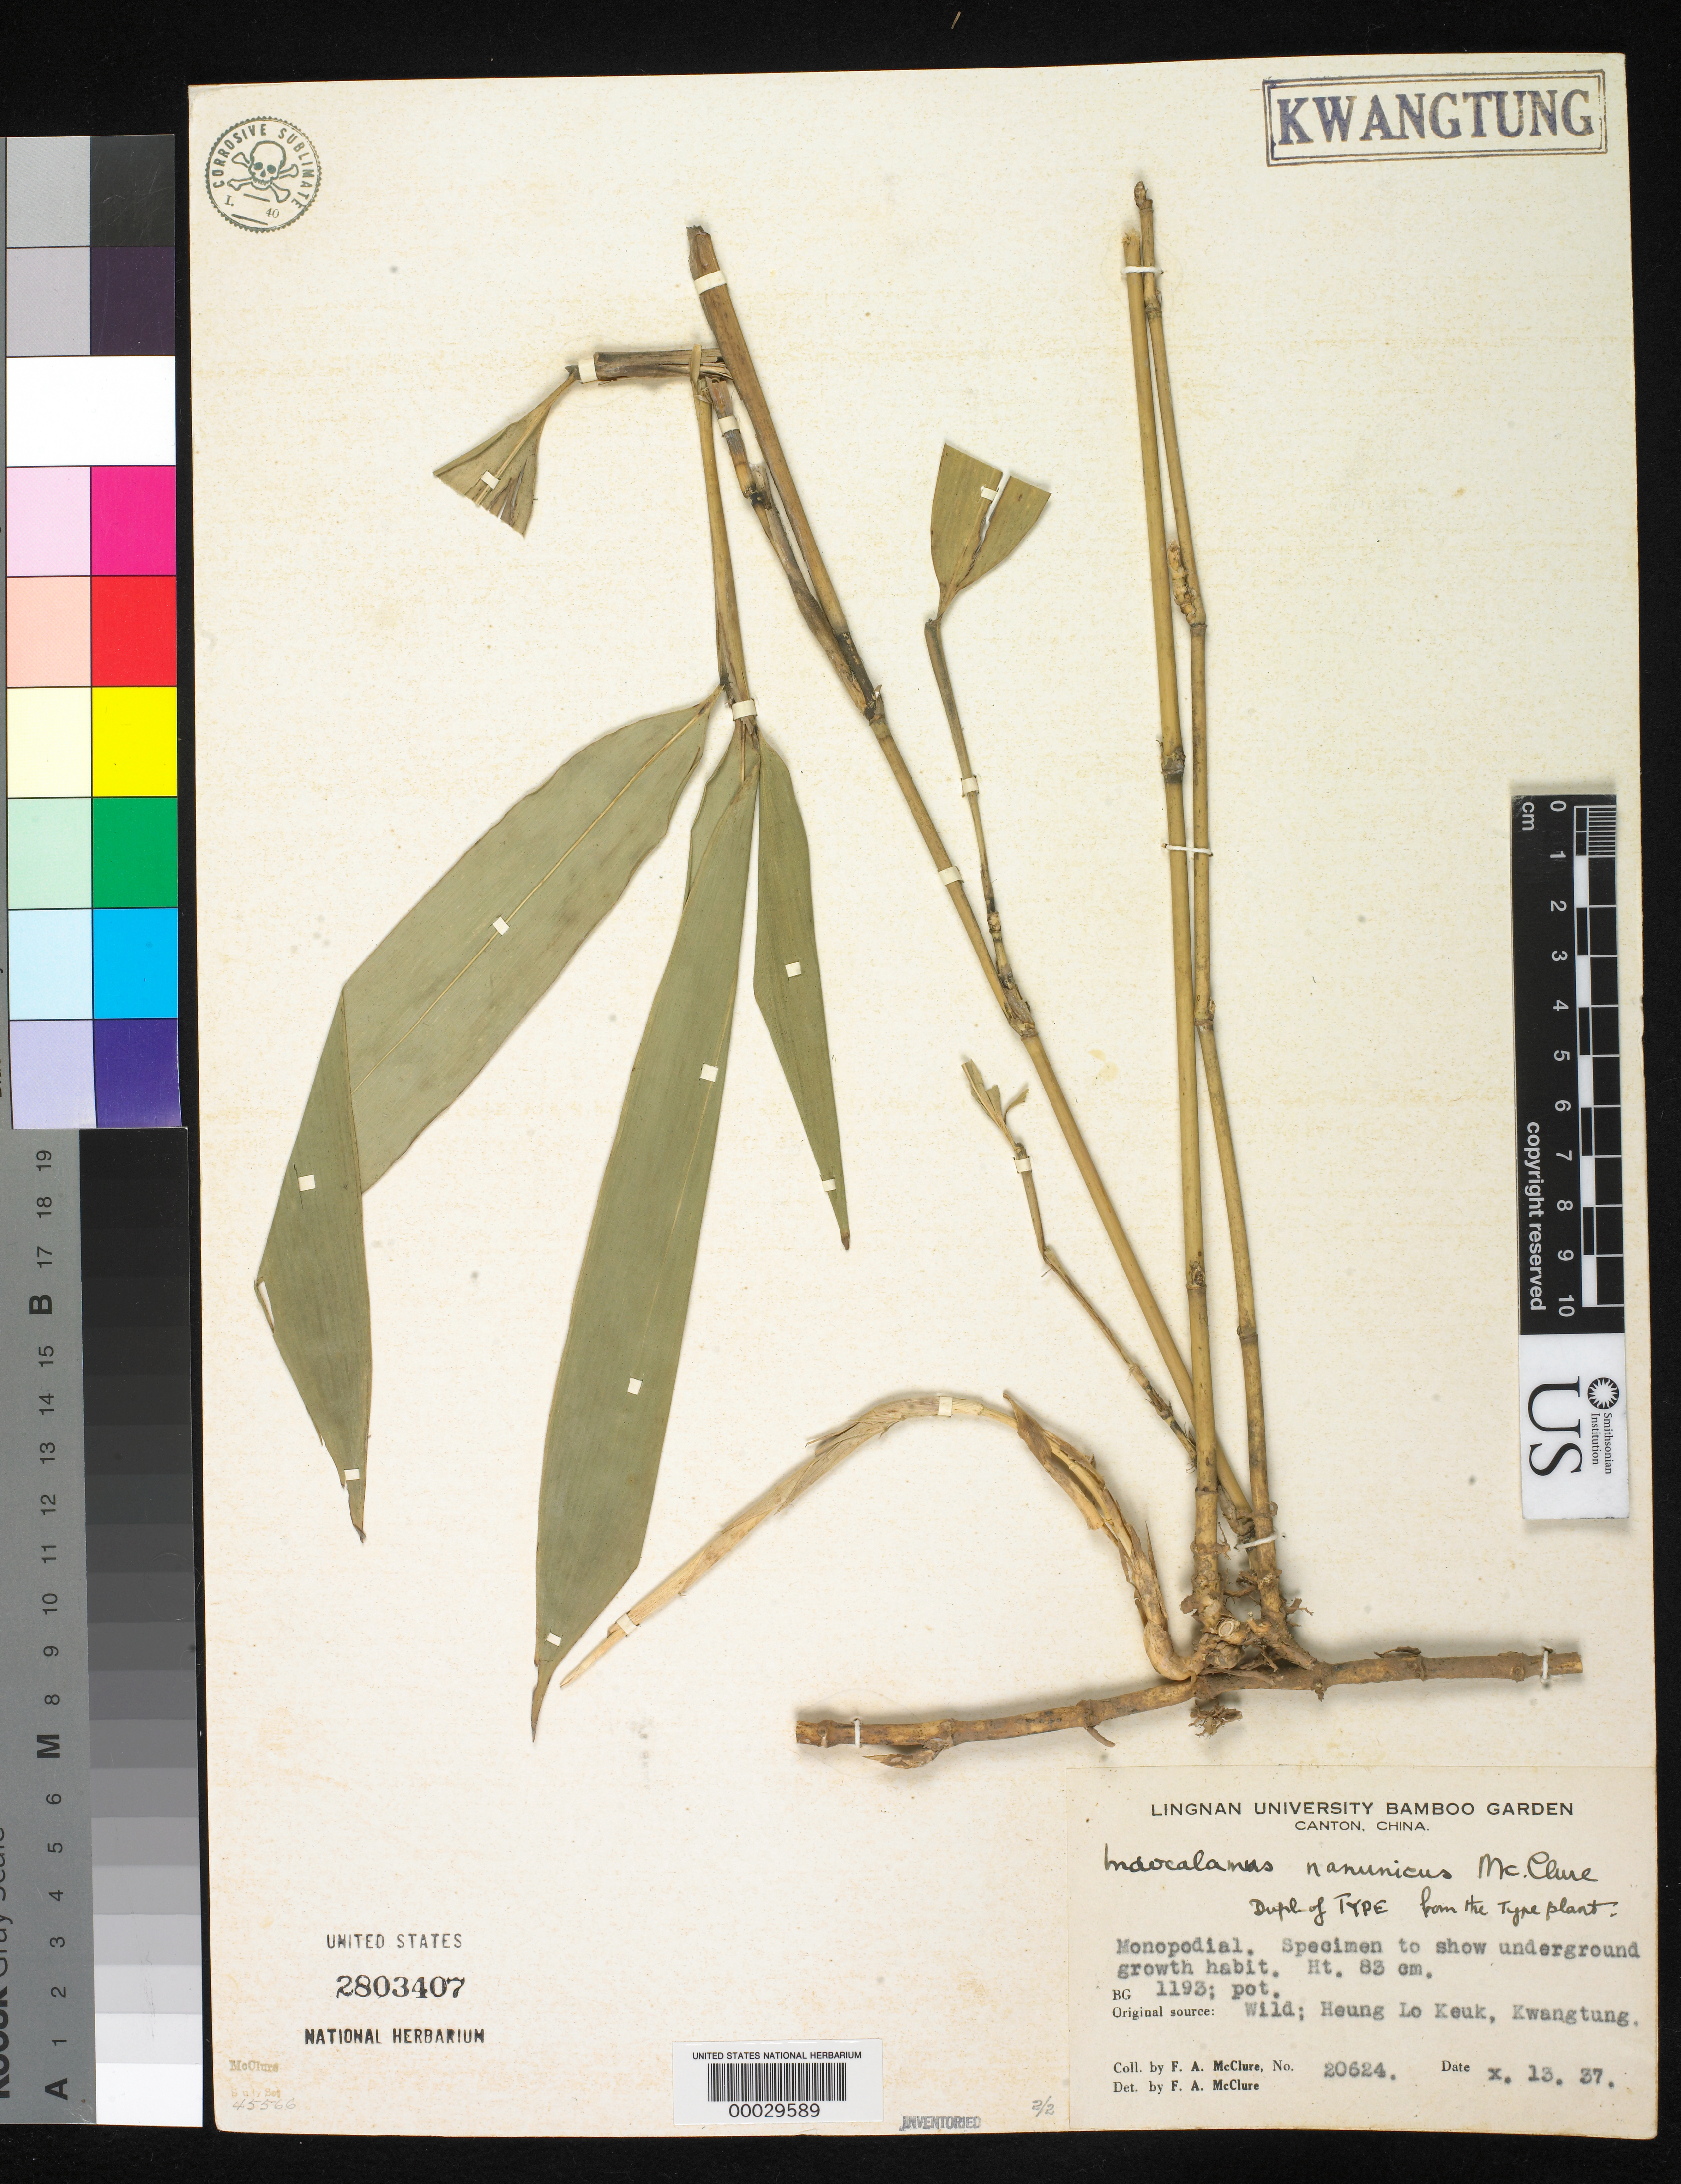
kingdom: Plantae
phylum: Tracheophyta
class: Liliopsida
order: Poales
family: Poaceae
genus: Indocalamus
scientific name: Indocalamus nanunicus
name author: McClure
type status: Isotype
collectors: F. A. McClure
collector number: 20624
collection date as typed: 13 Oct 1937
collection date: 1937-10-13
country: China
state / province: Guangdong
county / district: Guangzhou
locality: Heung lo keuk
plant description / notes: McClure study set 45566, Int. 1193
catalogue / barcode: US 2803407